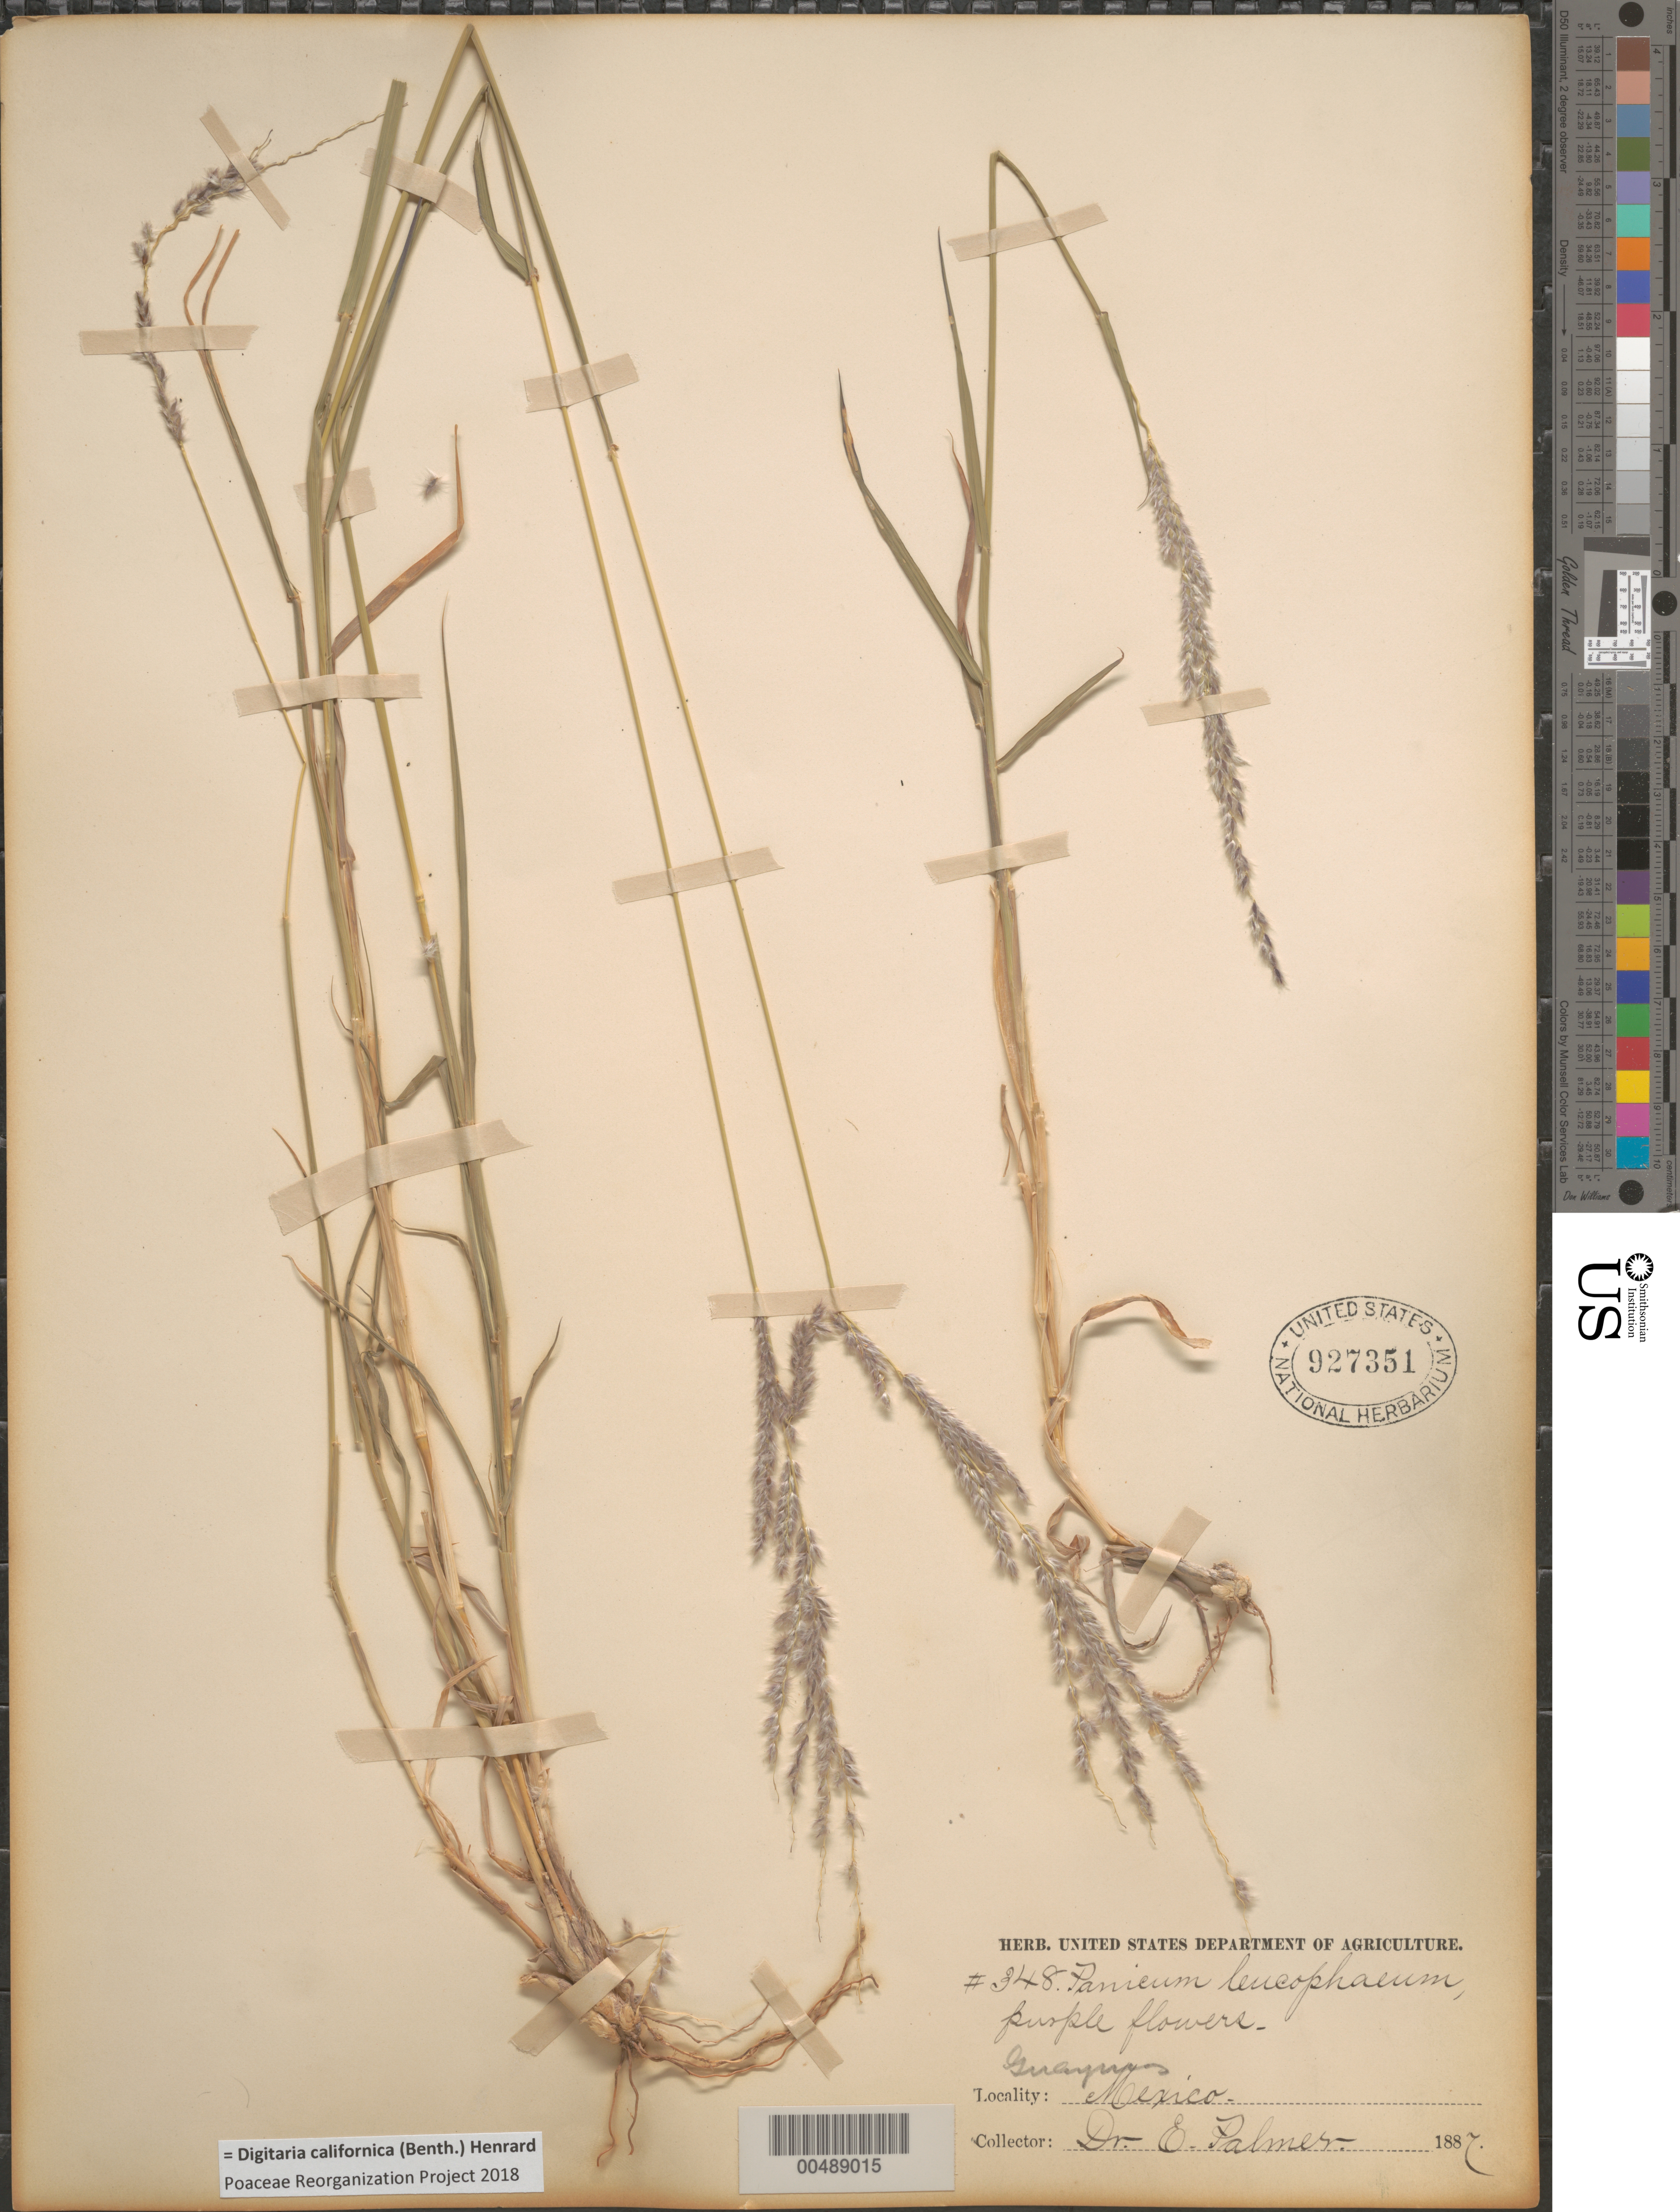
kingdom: Plantae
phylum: Tracheophyta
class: Liliopsida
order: Poales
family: Poaceae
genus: Digitaria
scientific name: Digitaria californica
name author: (Benth.) Henr.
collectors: E. Palmer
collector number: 348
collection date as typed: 1887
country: Mexico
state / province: Sonora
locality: Guaymas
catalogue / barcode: US 927351